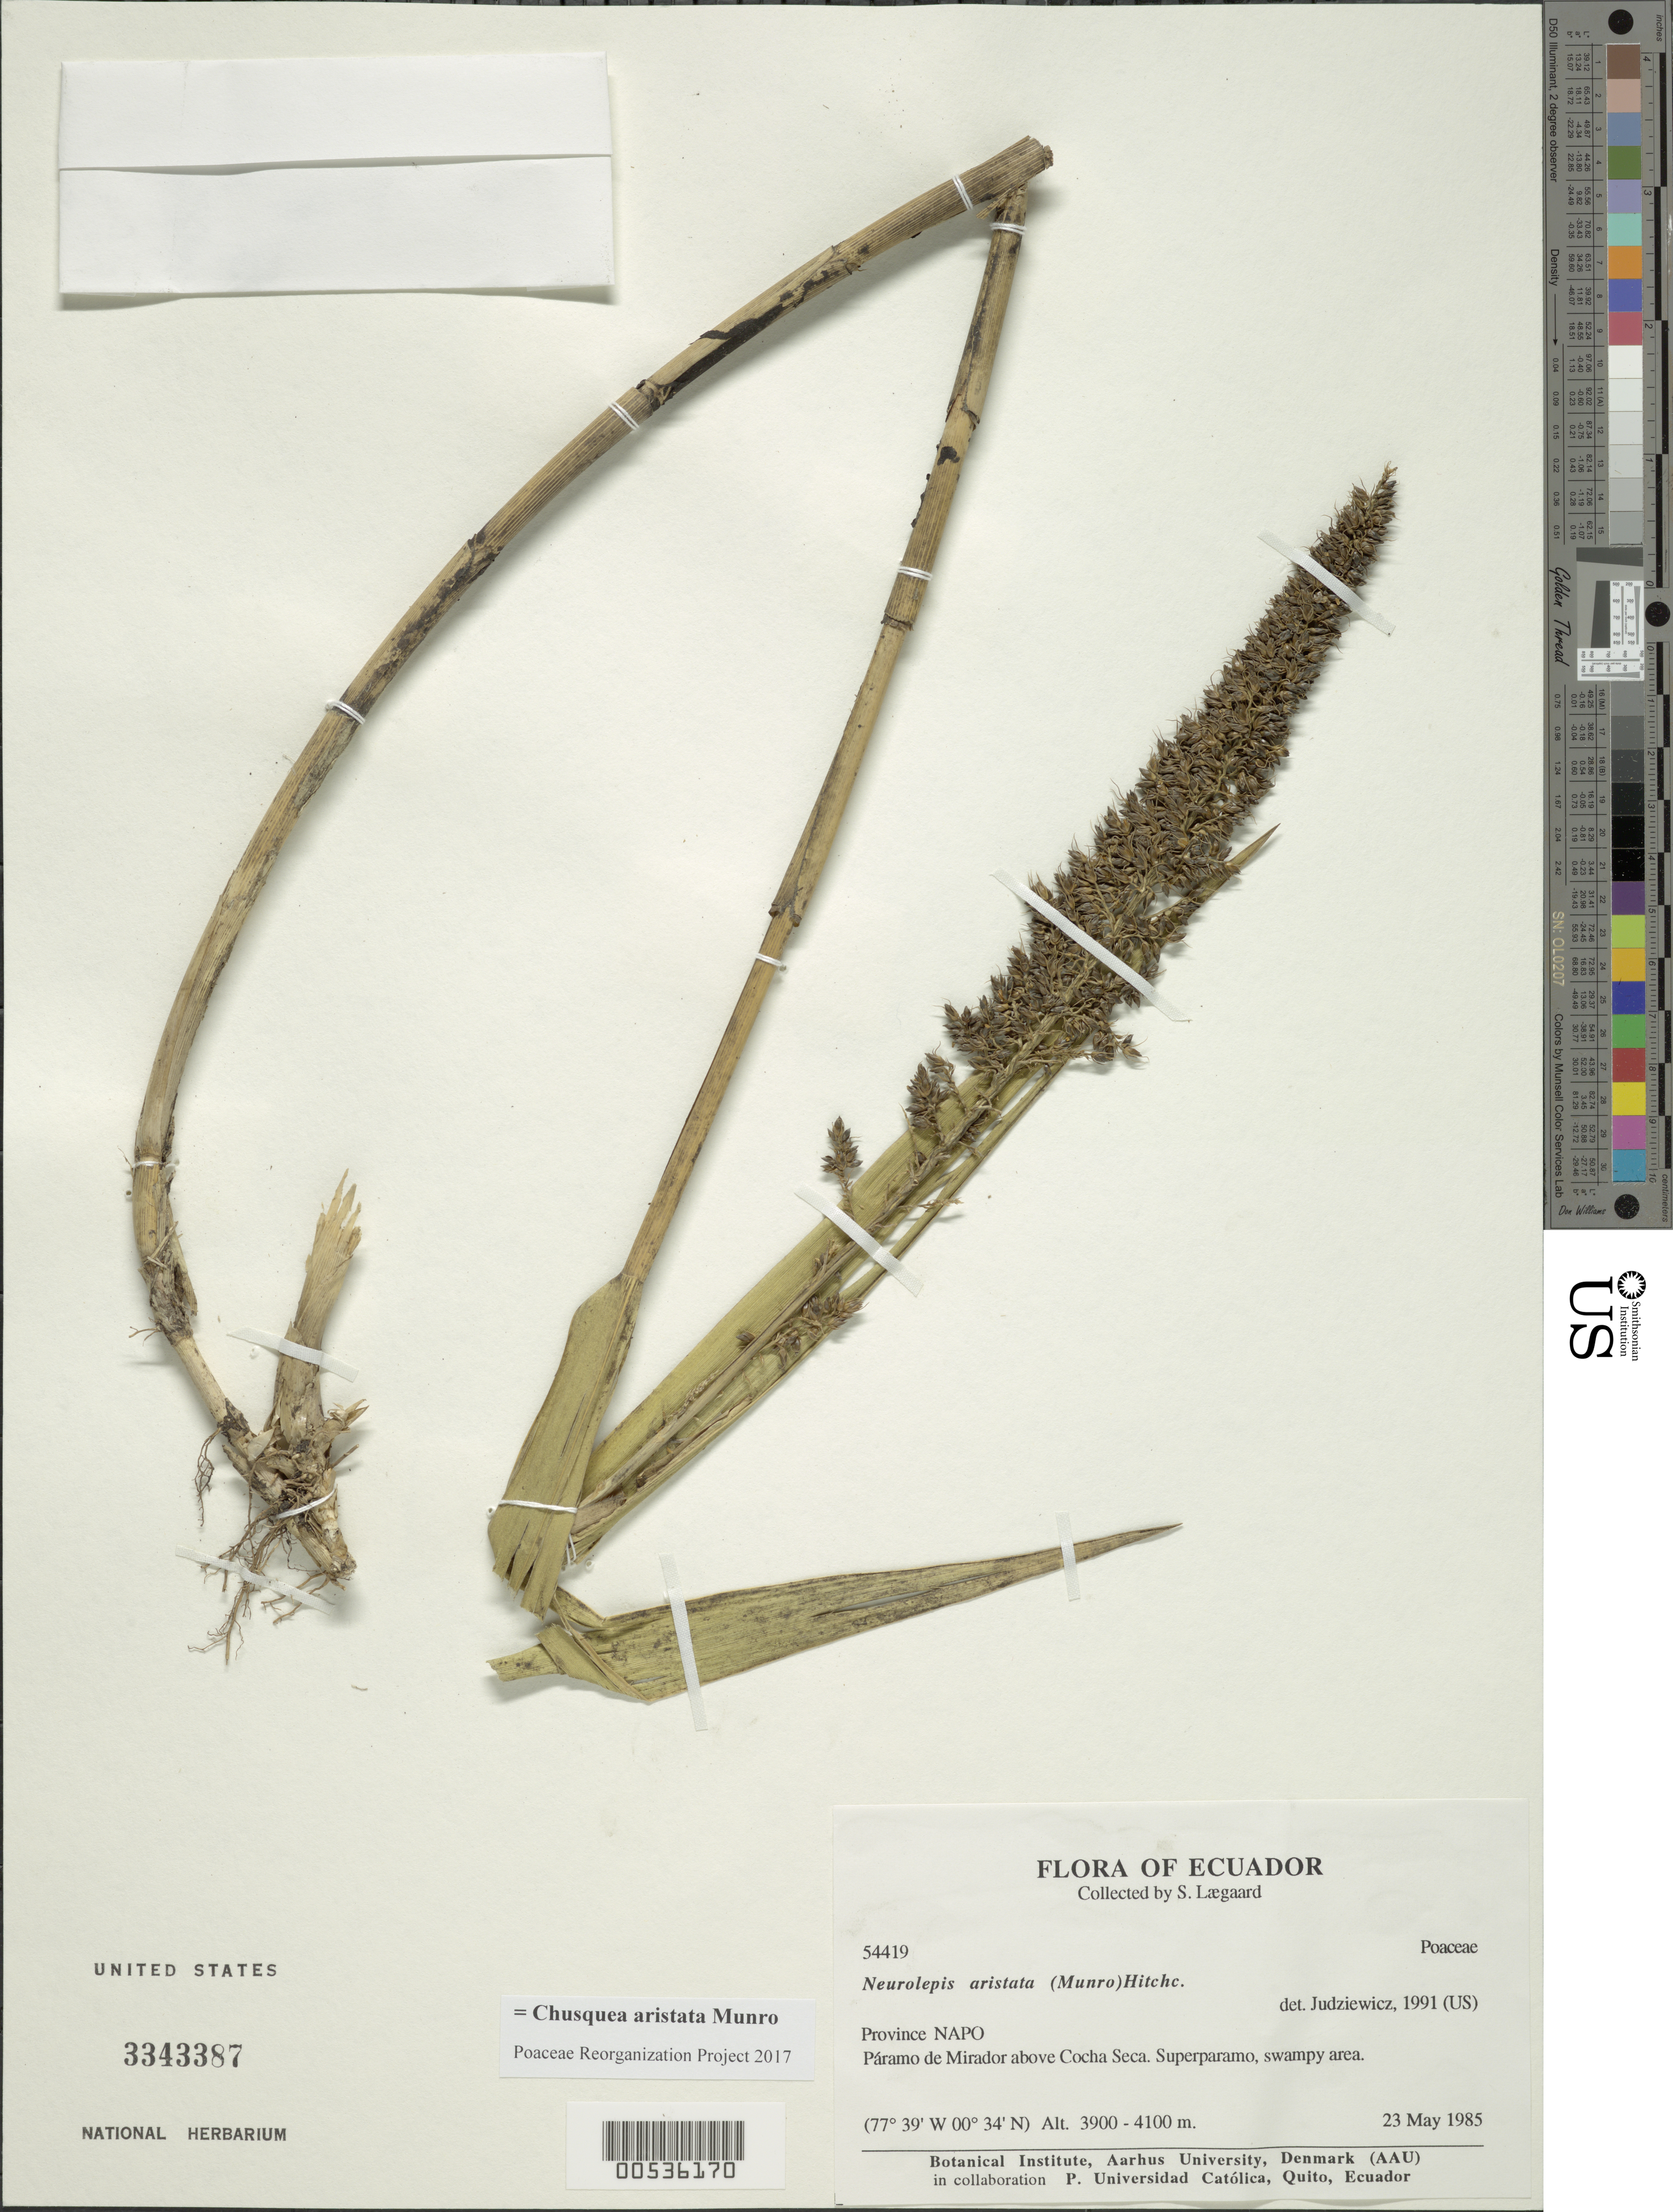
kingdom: Plantae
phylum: Tracheophyta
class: Liliopsida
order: Poales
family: Poaceae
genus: Neurolepis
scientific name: Neurolepis aristata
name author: (Munro) Pilg.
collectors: S. Lægaard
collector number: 54419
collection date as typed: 23 May 1985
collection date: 1985-05-23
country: Ecuador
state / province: Napo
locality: Paramo de mirador above cocha Seca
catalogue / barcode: US 3343387